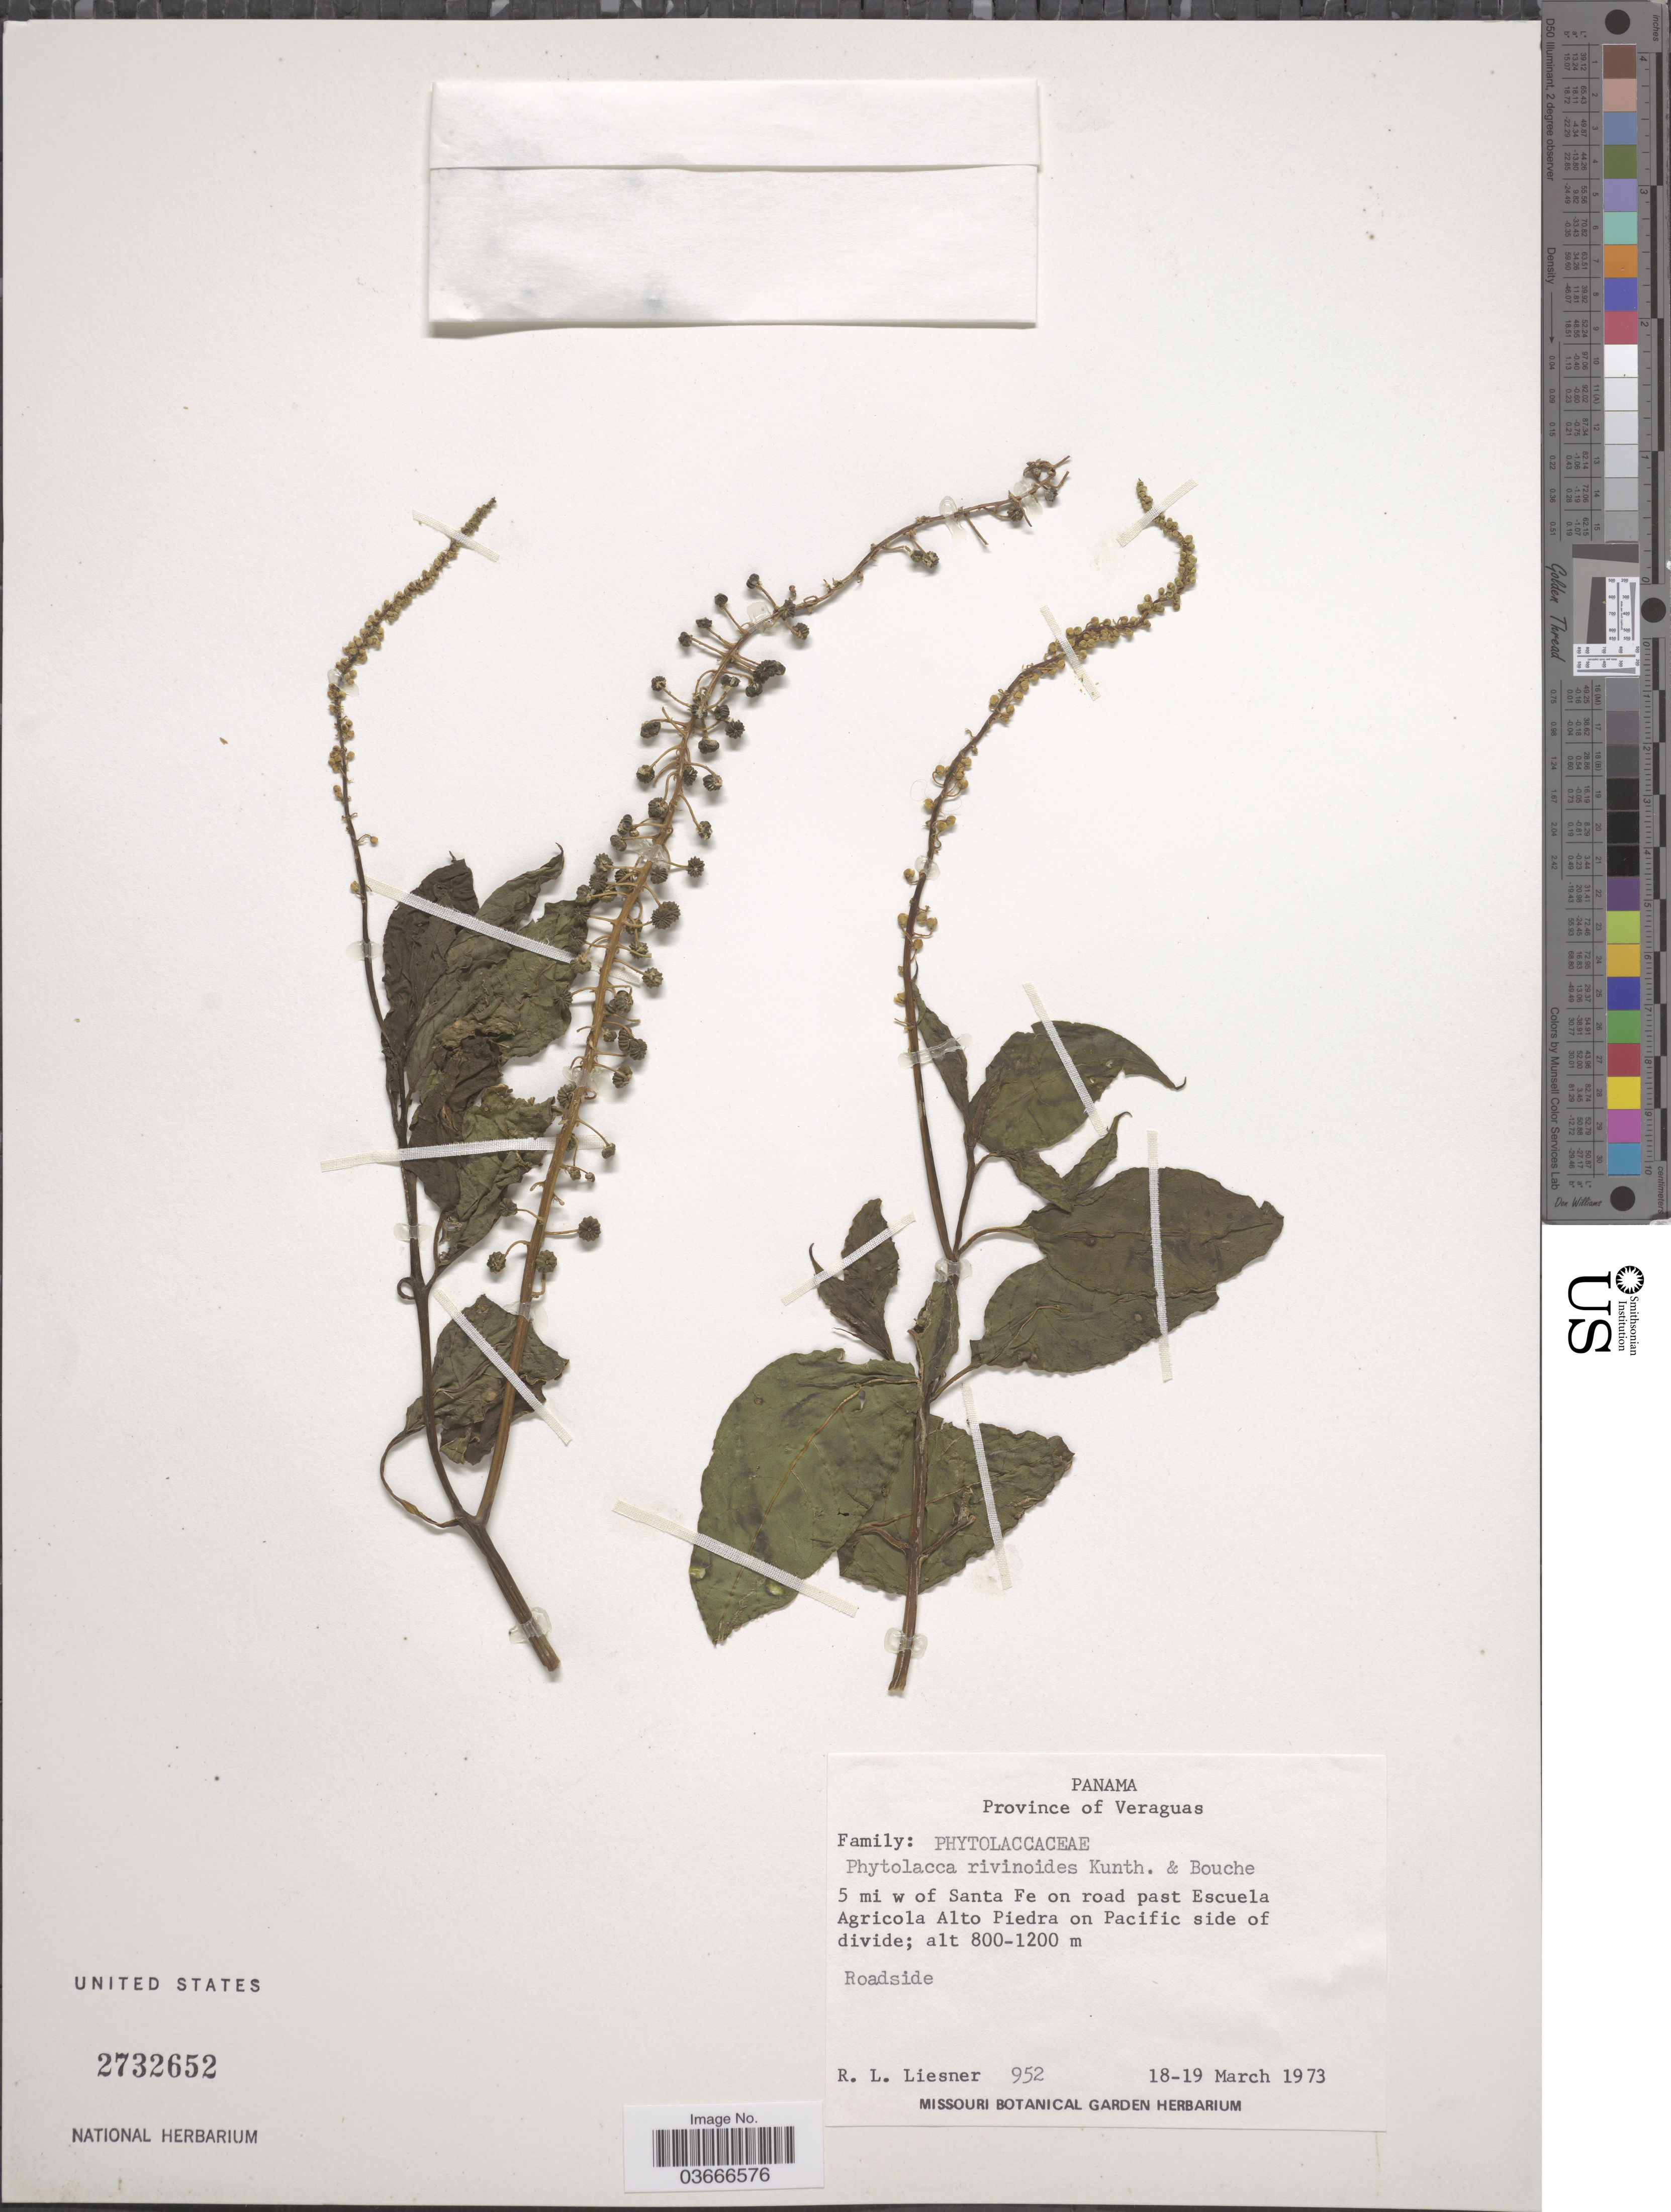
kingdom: Plantae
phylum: Tracheophyta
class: Magnoliopsida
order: Caryophyllales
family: Phytolaccaceae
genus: Phytolacca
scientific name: Phytolacca rivinoides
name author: Kunth & C.D. Bouché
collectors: R. L. Liesner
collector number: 952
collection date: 1973-03-18/1973-03-19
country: Panama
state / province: Veraguas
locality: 5 mi w of Santa Fe on road past Escuela Agricola Alto Piedra on Pacific side of divide.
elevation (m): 800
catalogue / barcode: US 2732652